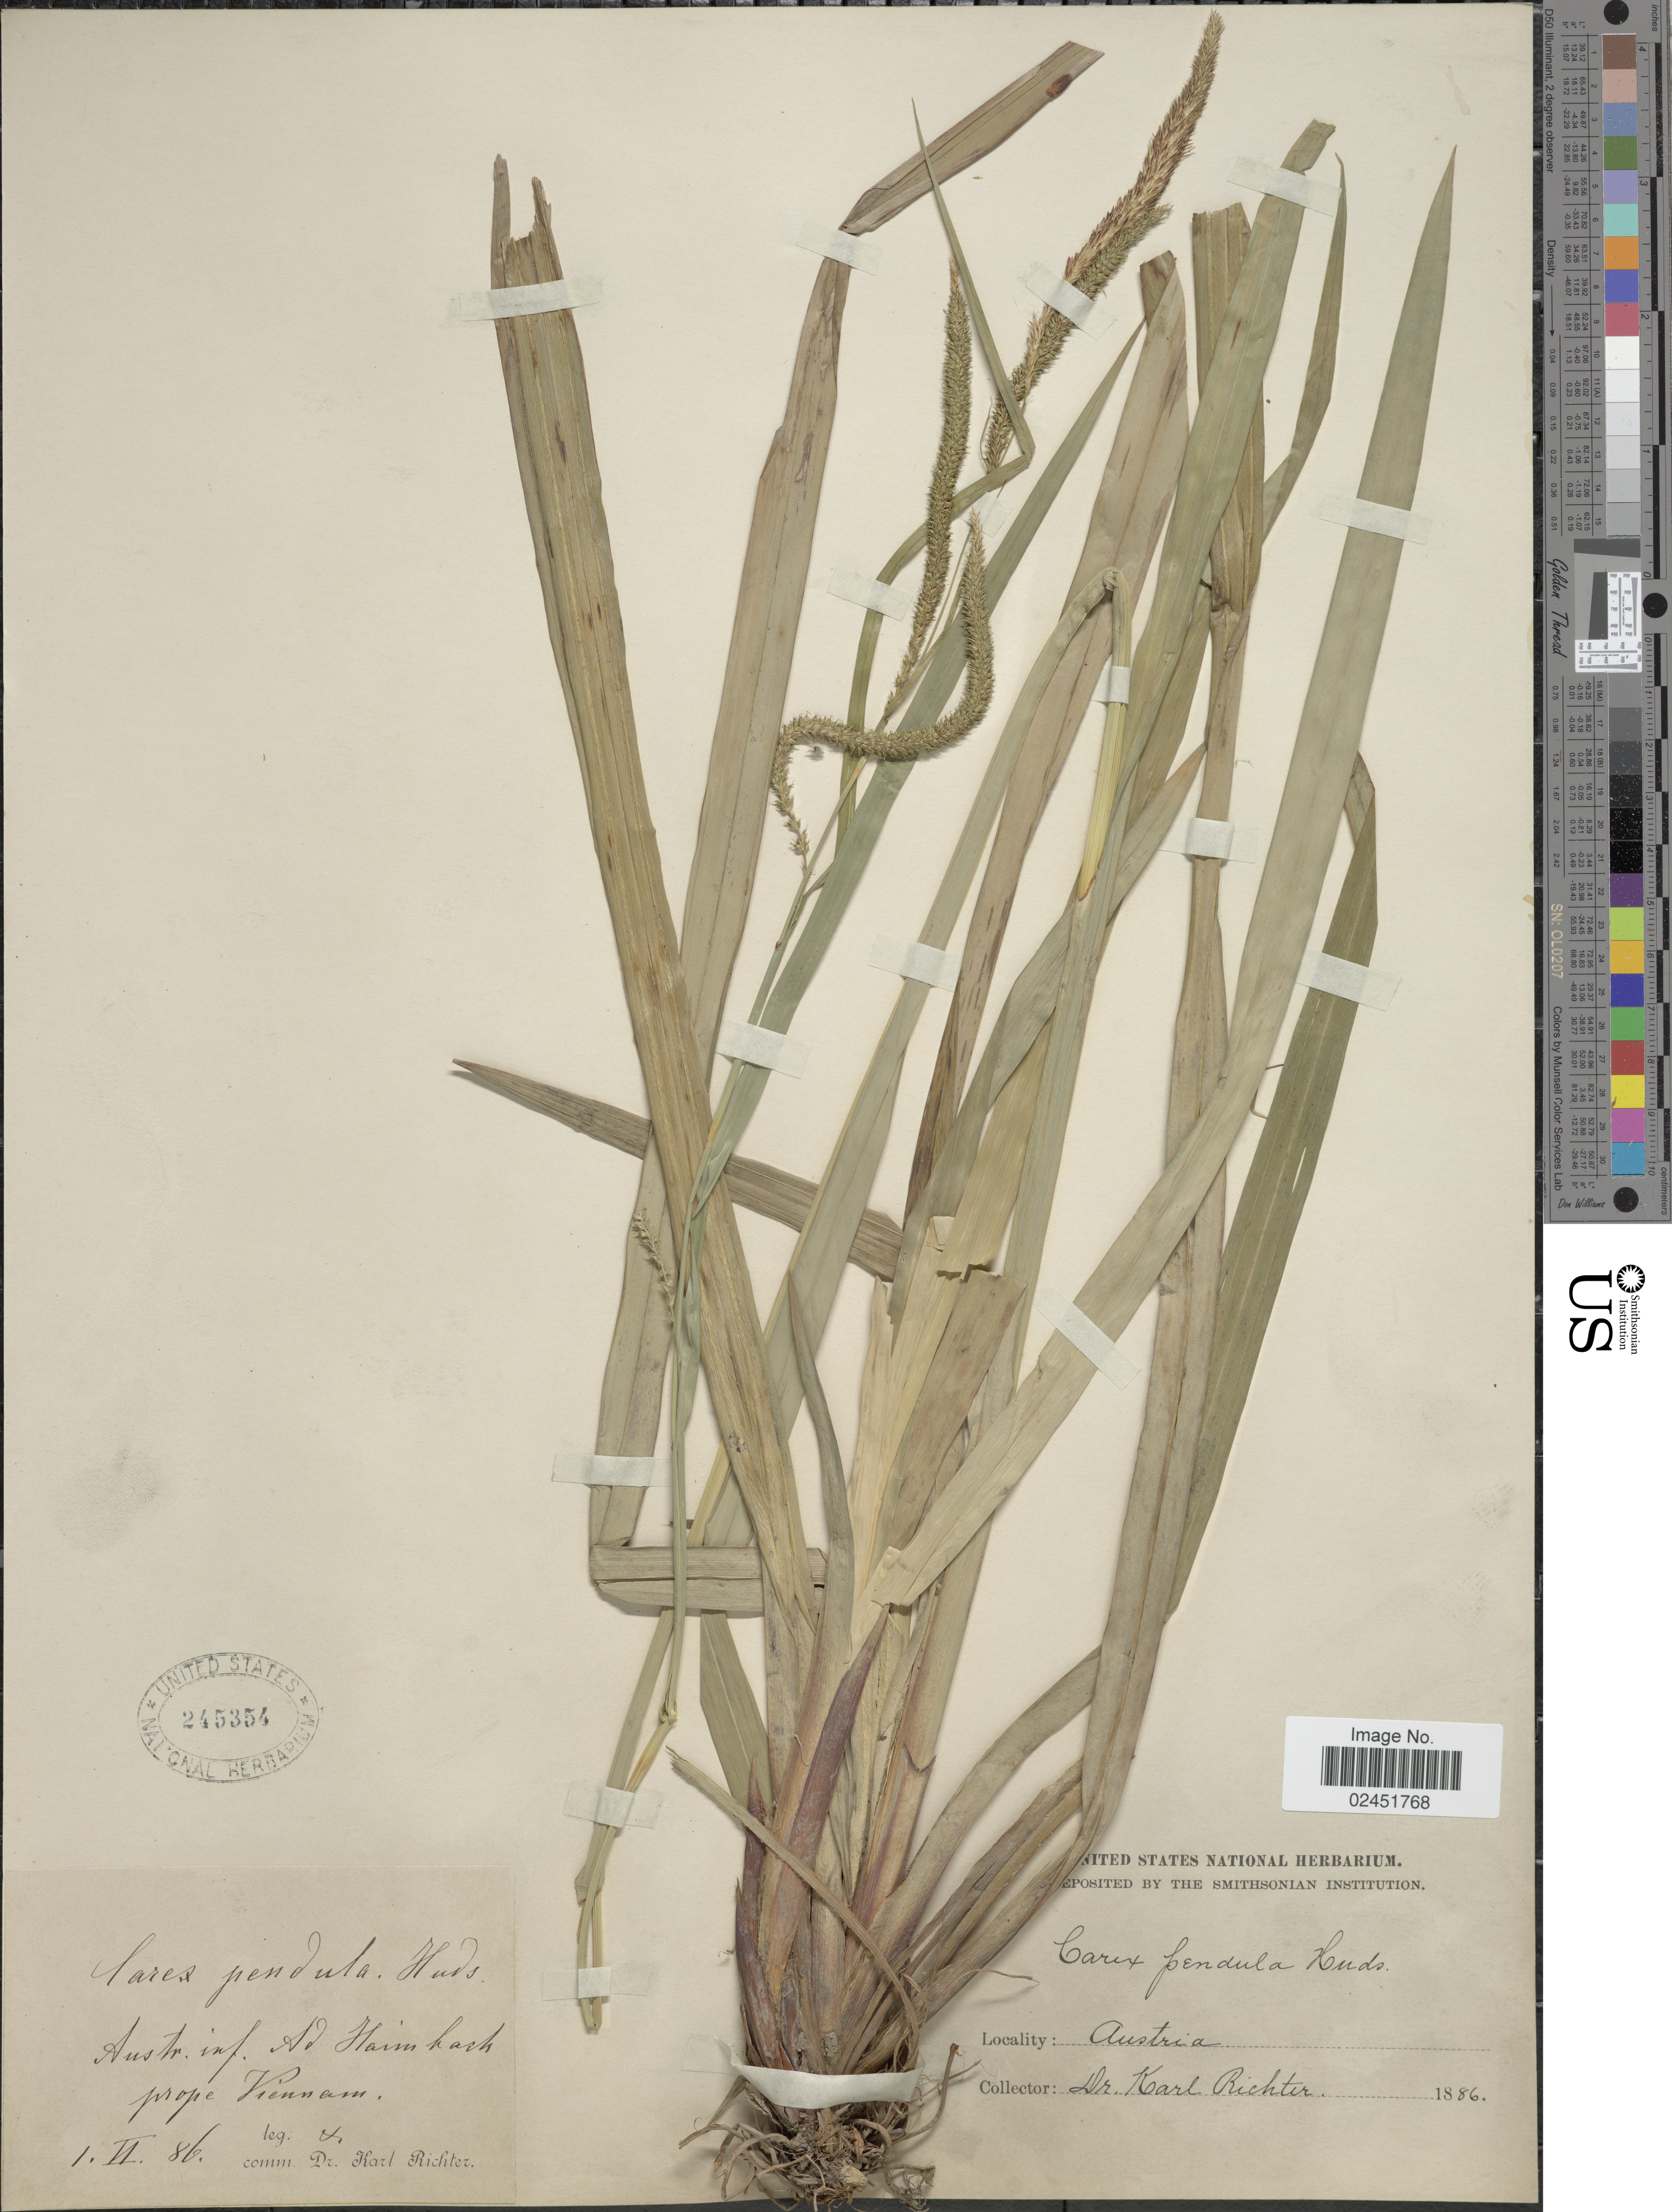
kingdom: Plantae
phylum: Tracheophyta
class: Liliopsida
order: Poales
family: Cyperaceae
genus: Carex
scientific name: Carex pendula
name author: Huds.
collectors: K. Richter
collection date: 1886-02-01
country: Austria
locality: Austr. inf. Ad Haim bach prope Viennam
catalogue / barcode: US 245354